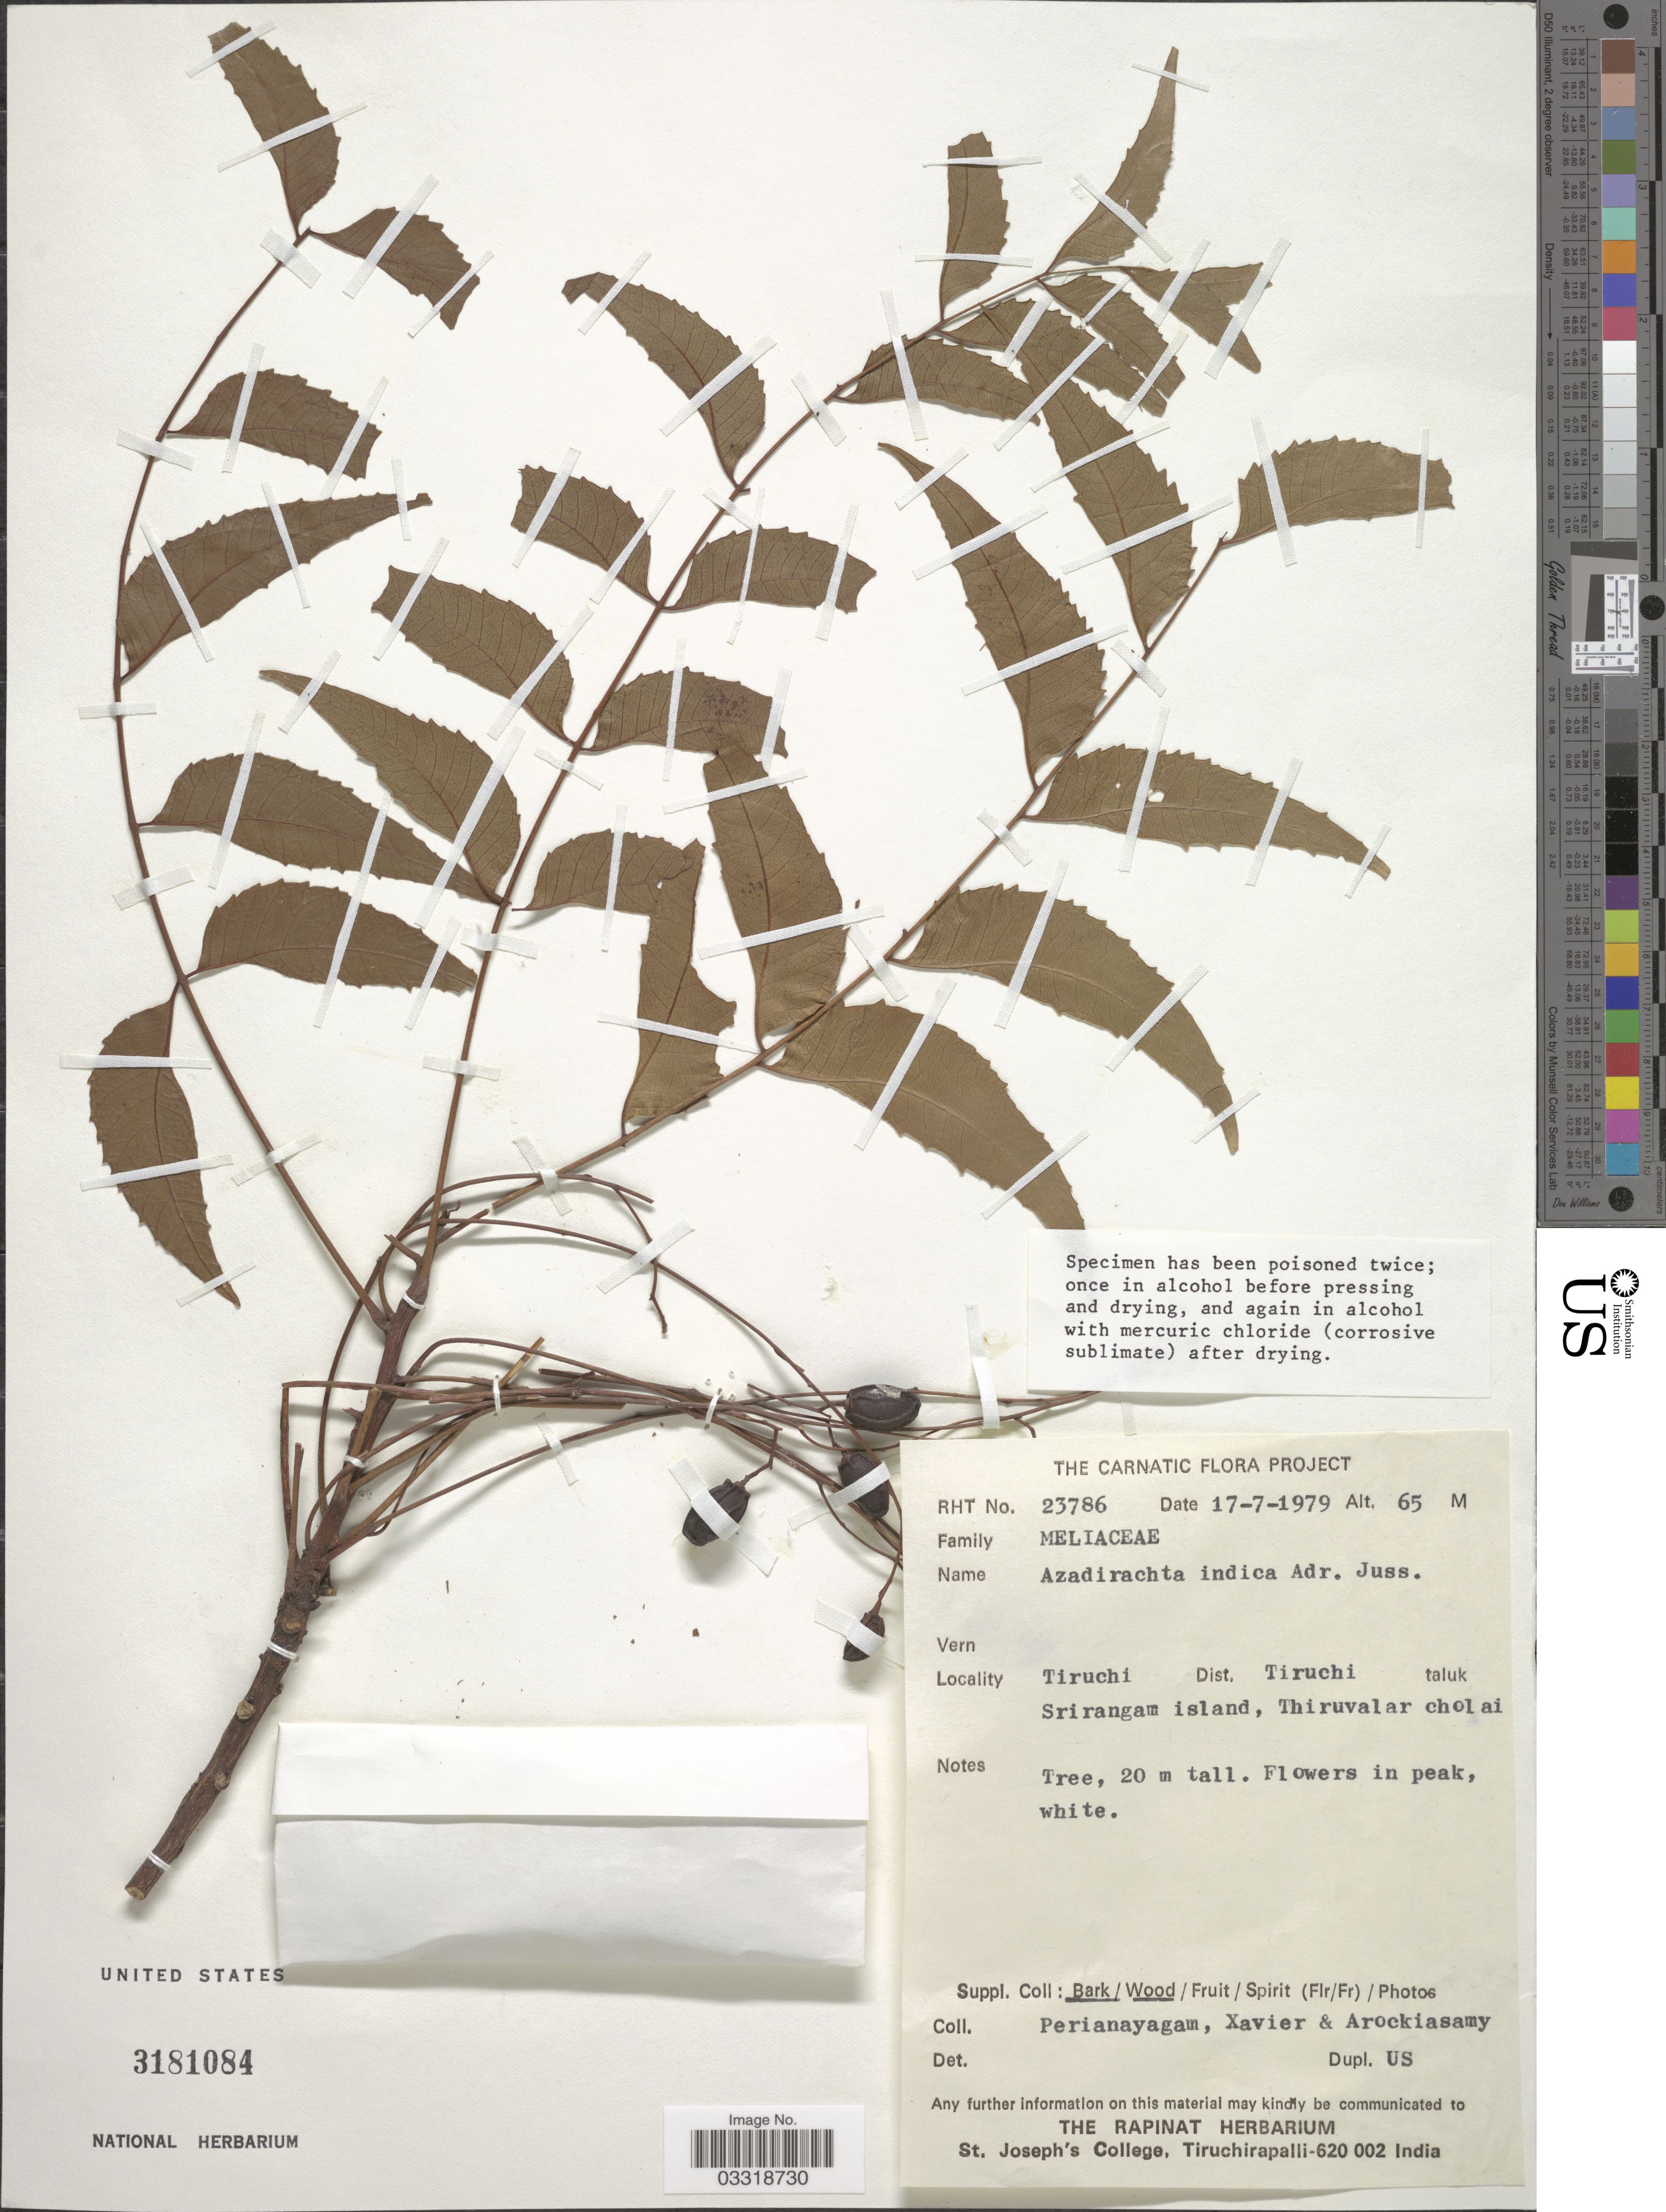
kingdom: Plantae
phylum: Tracheophyta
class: Magnoliopsida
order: Sapindales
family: Meliaceae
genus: Azadirachta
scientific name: Azadirachta indica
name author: A. Juss.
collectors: Perianayagam, Xavier & Arockiasamy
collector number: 23786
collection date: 1979-07-17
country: India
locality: Tiruchi. Dist. Tiruchi taluk Srirangam island, Thiruvalar cholai.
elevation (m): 65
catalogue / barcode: US 3181084